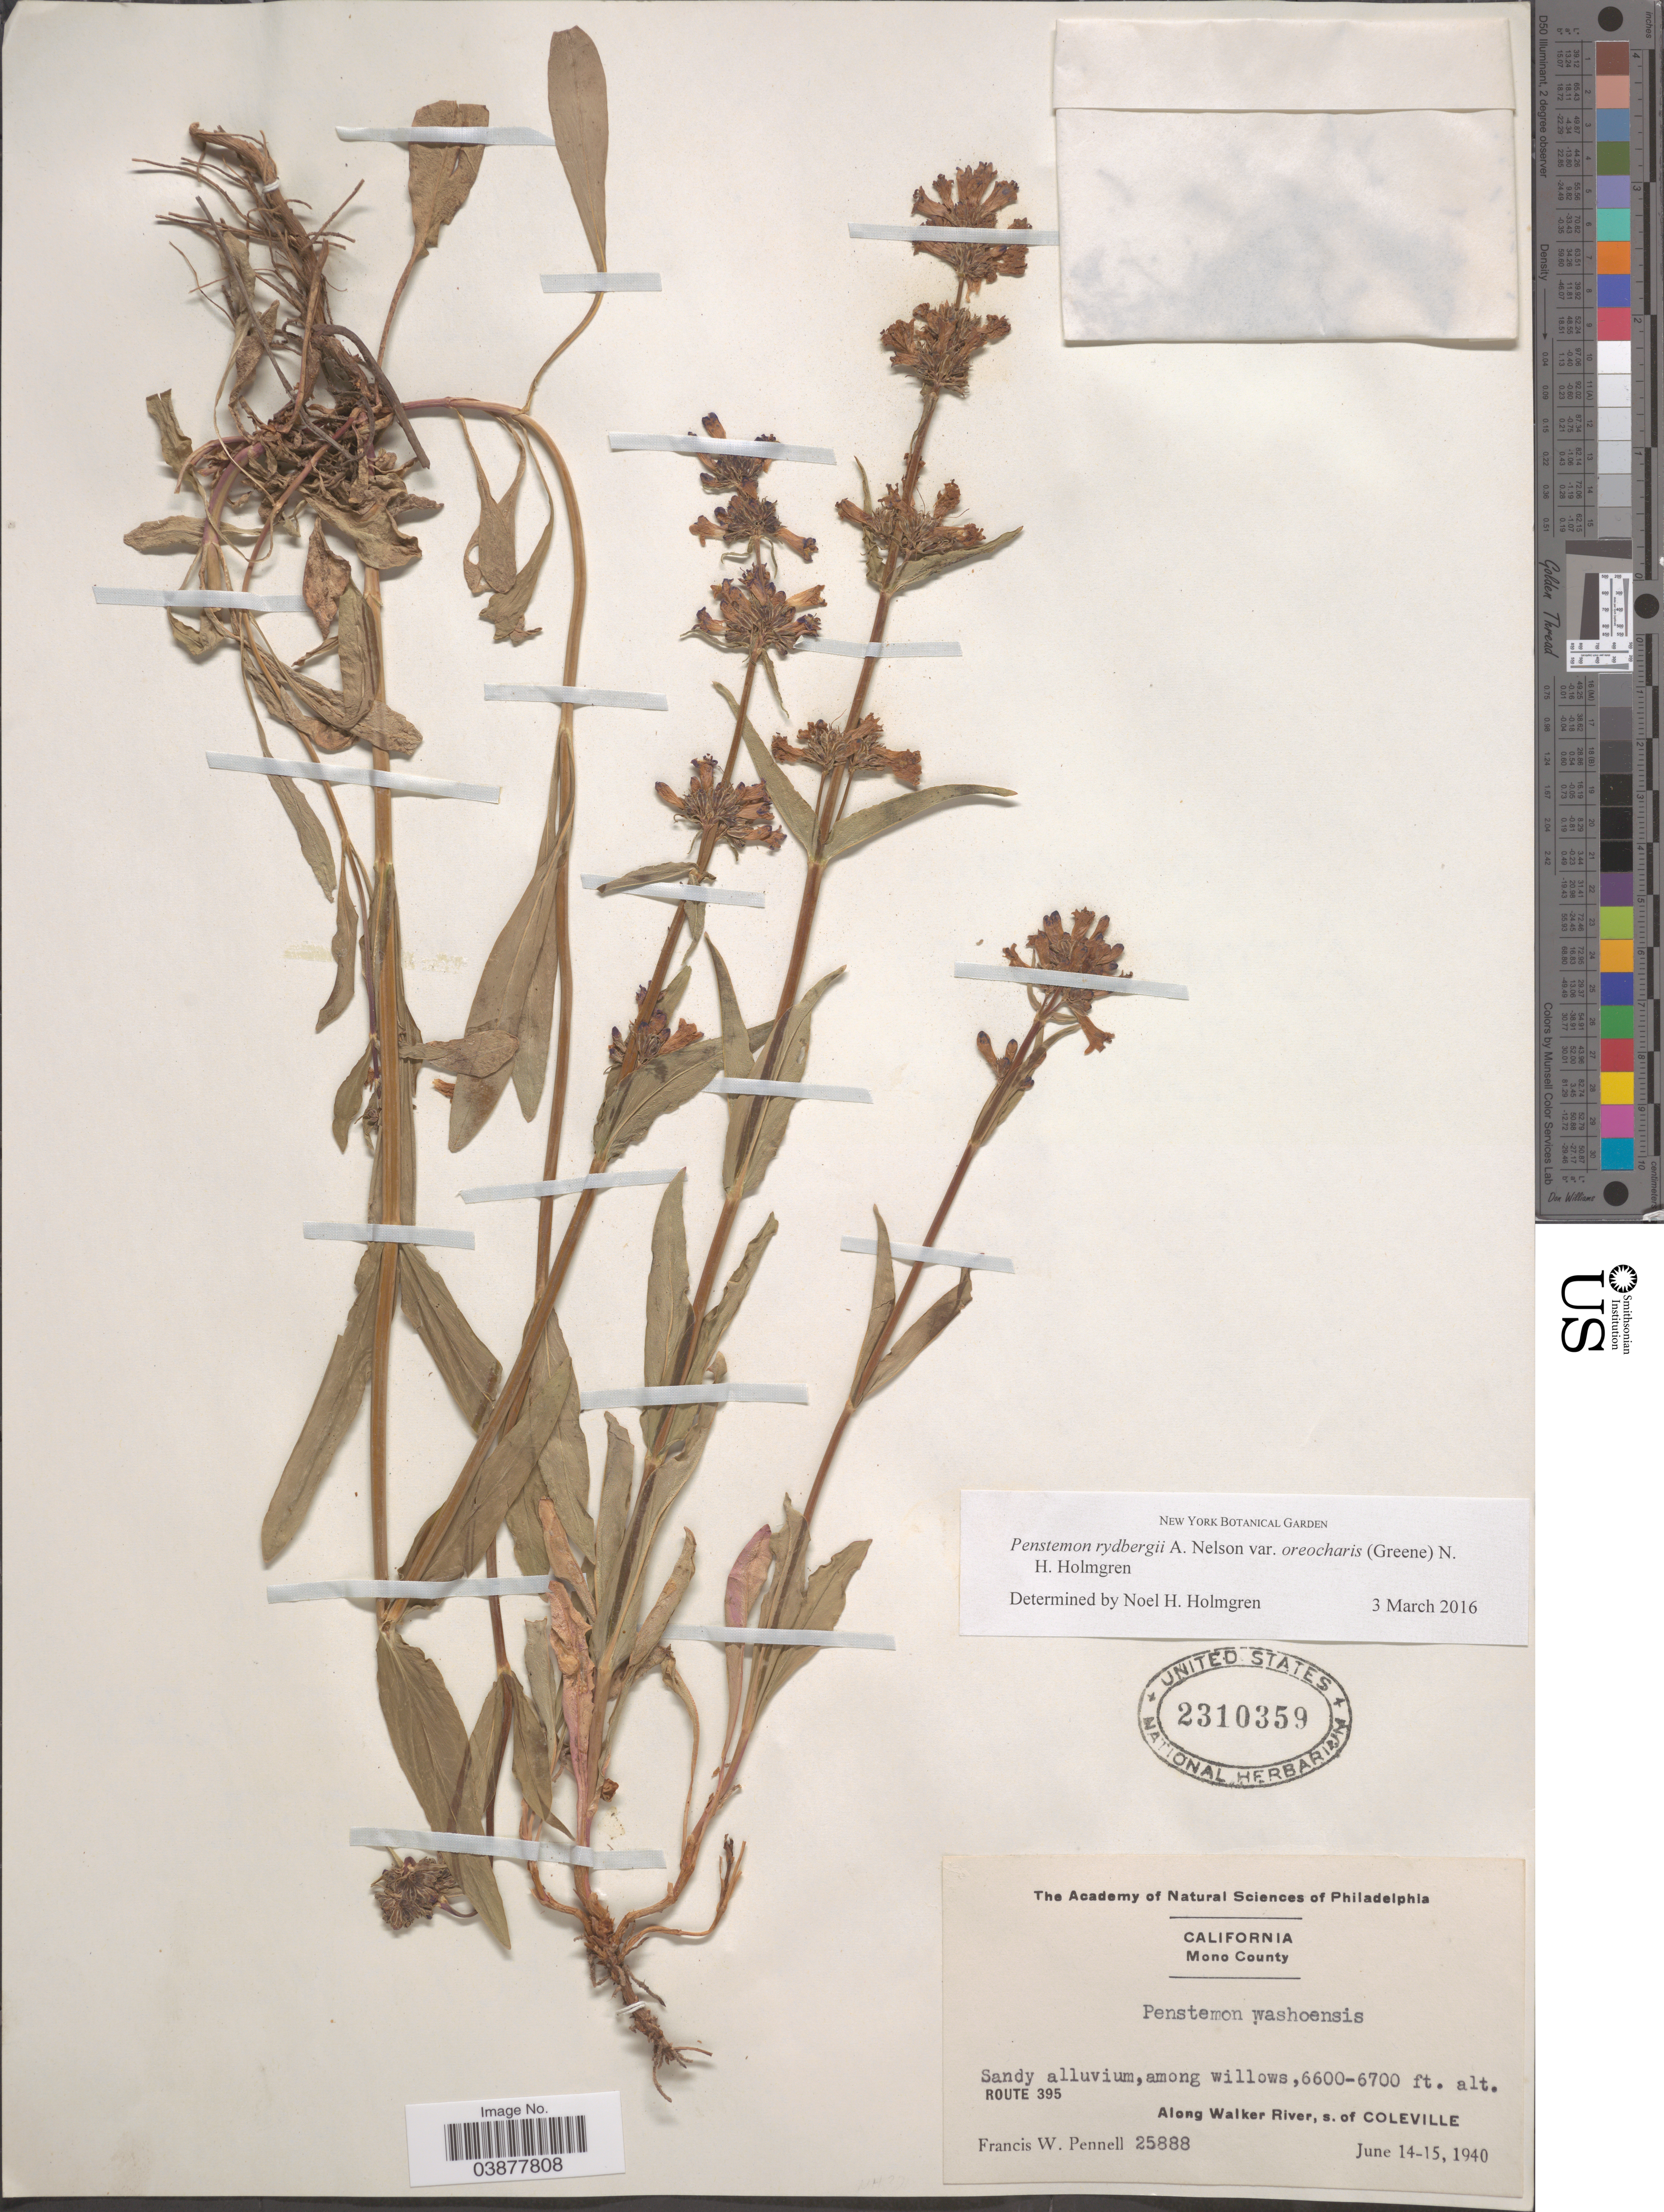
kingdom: Plantae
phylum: Tracheophyta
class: Magnoliopsida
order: Lamiales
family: Plantaginaceae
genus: Penstemon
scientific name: Penstemon rydbergii var. oreocharis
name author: (Greene) N.H. Holmgren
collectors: F. W. Pennell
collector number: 25888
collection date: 1940-06-14/1940-06-15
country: United States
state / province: California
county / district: Mono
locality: Mono County. Route 395 Along Walker River, s. of Coleville.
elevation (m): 2012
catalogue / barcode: US 2310359